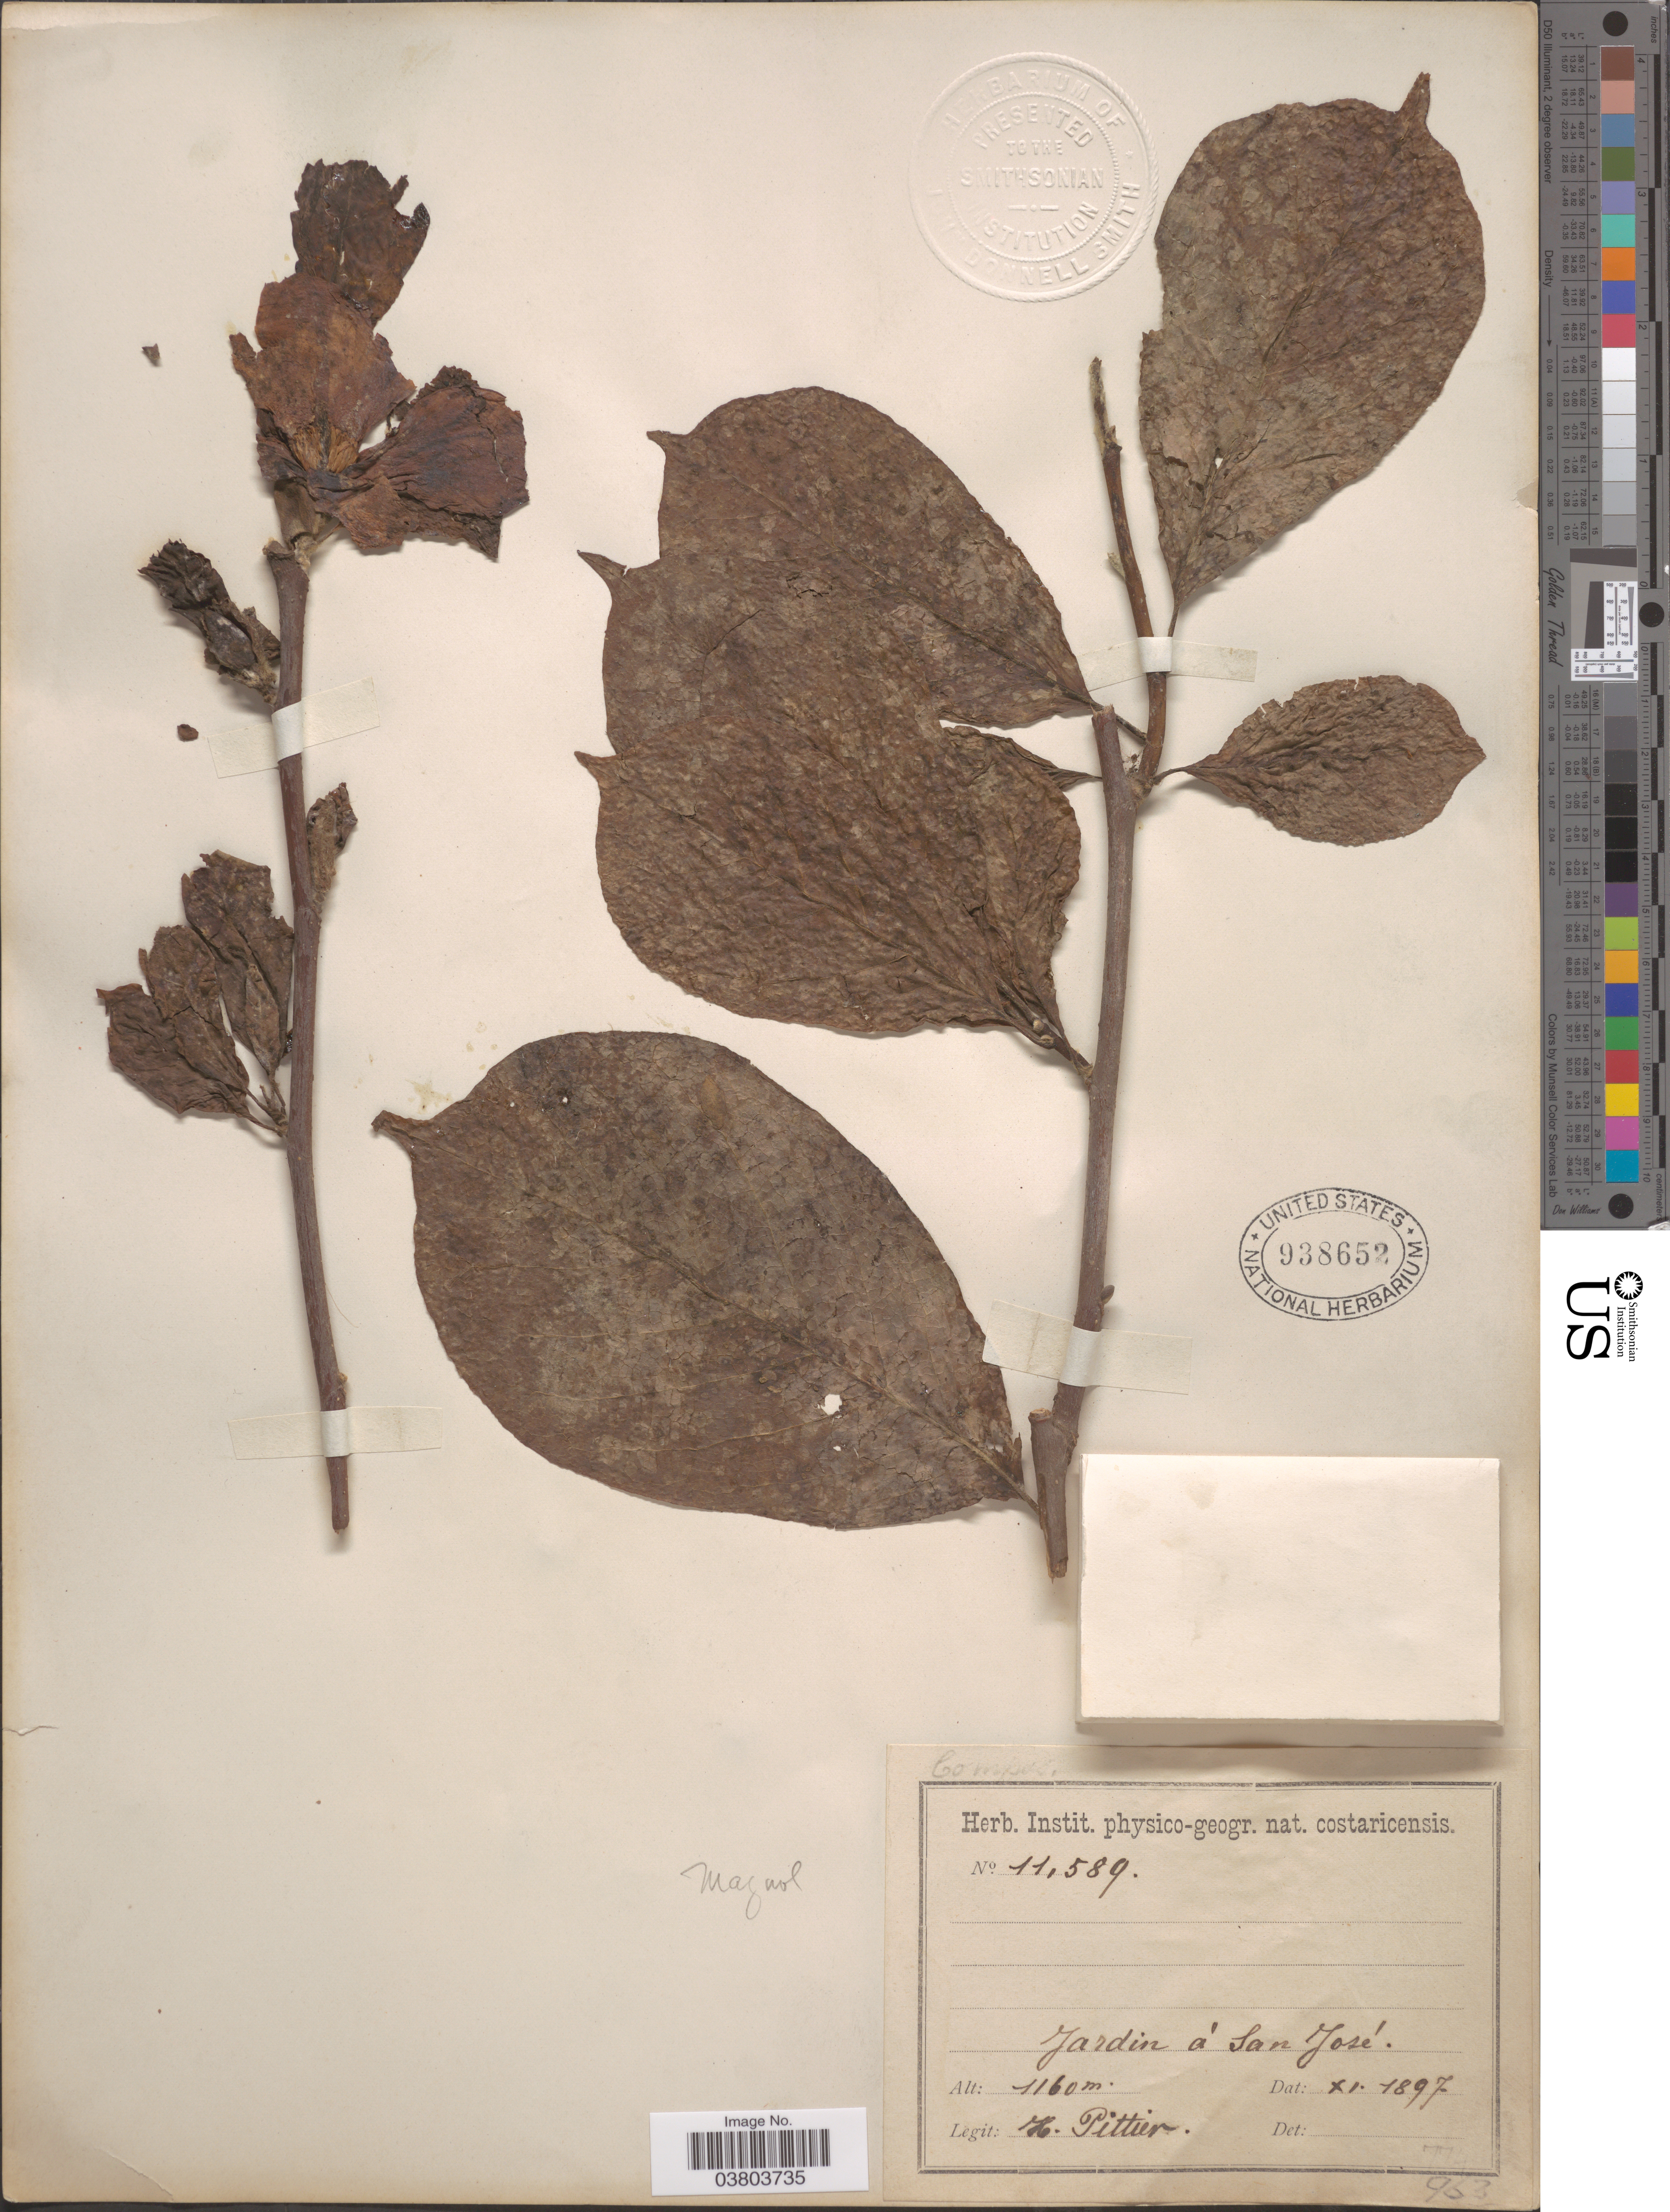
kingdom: Plantae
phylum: Tracheophyta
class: Magnoliopsida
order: Magnoliales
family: Myristicaceae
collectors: H. F. Pittier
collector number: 11589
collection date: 1897-11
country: Costa Rica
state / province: San José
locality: Jardin á San José.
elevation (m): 1160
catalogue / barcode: US 938652